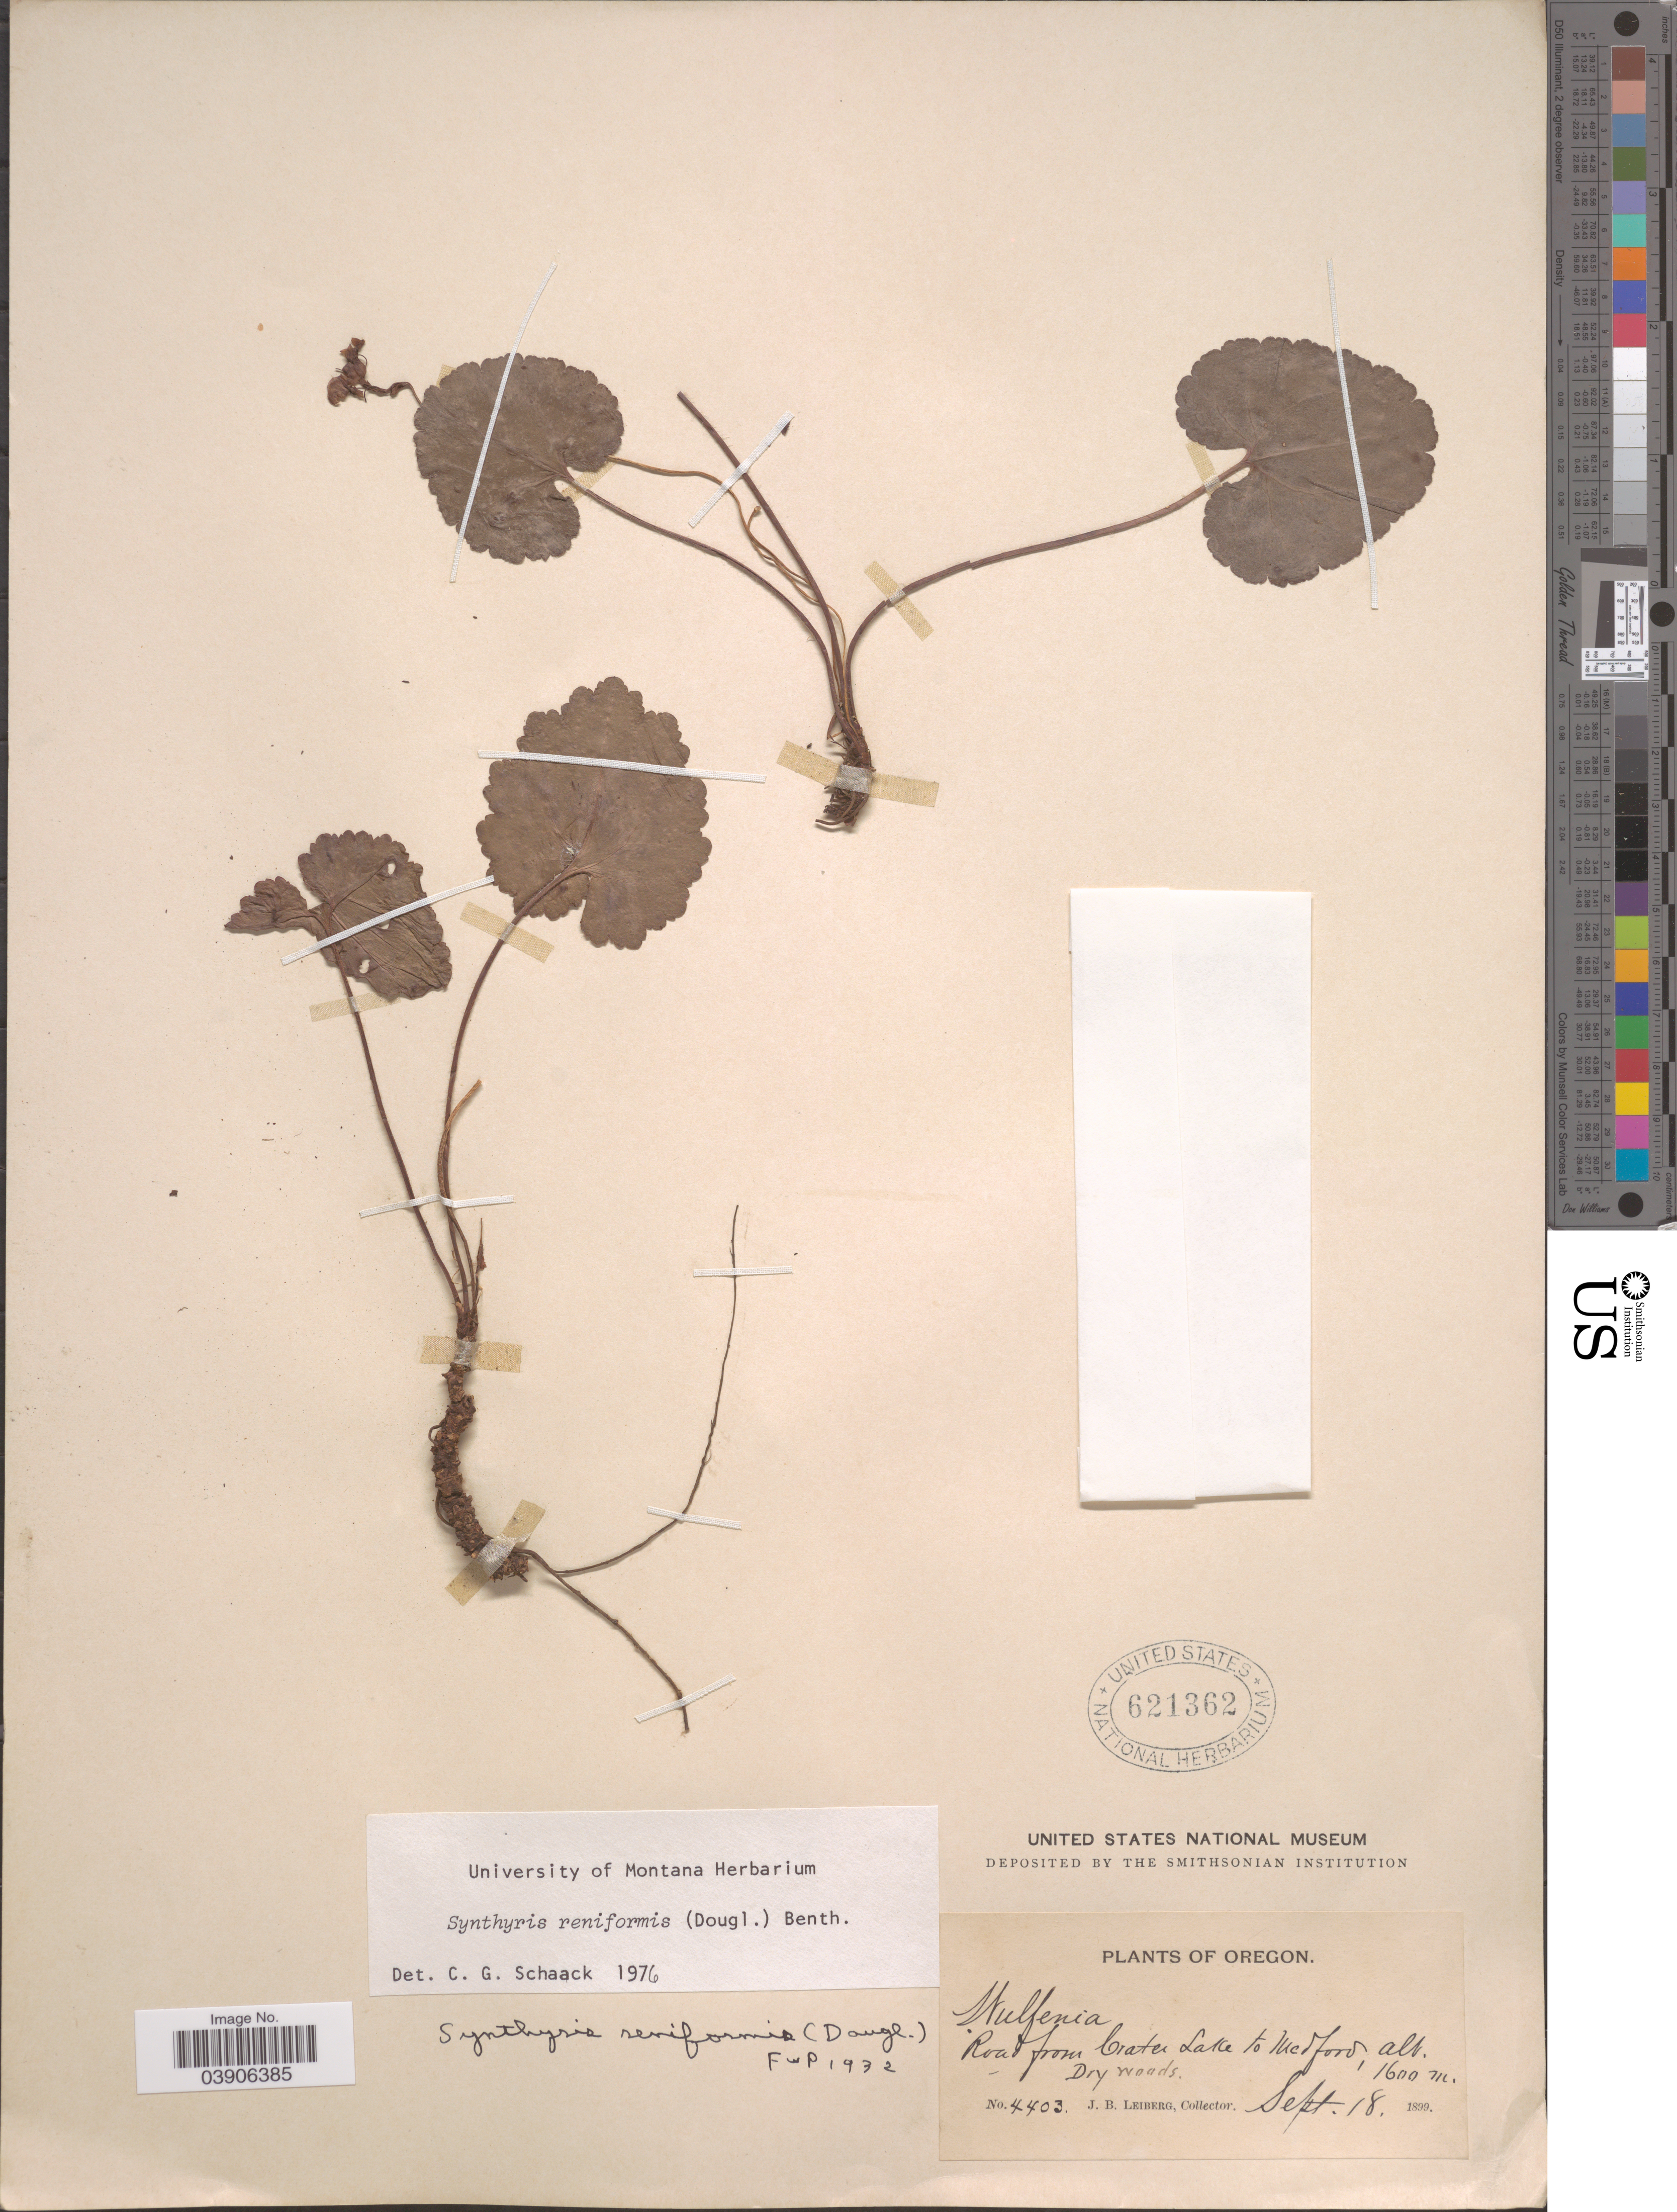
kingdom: Plantae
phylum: Tracheophyta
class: Magnoliopsida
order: Lamiales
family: Plantaginaceae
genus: Synthyris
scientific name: Synthyris reniformis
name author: Benth.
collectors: J. B. Leiberg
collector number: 4403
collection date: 1899-09-18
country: United States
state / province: Oregon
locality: Road from Crater Lake to Mcford.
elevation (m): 1600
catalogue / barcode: US 621362